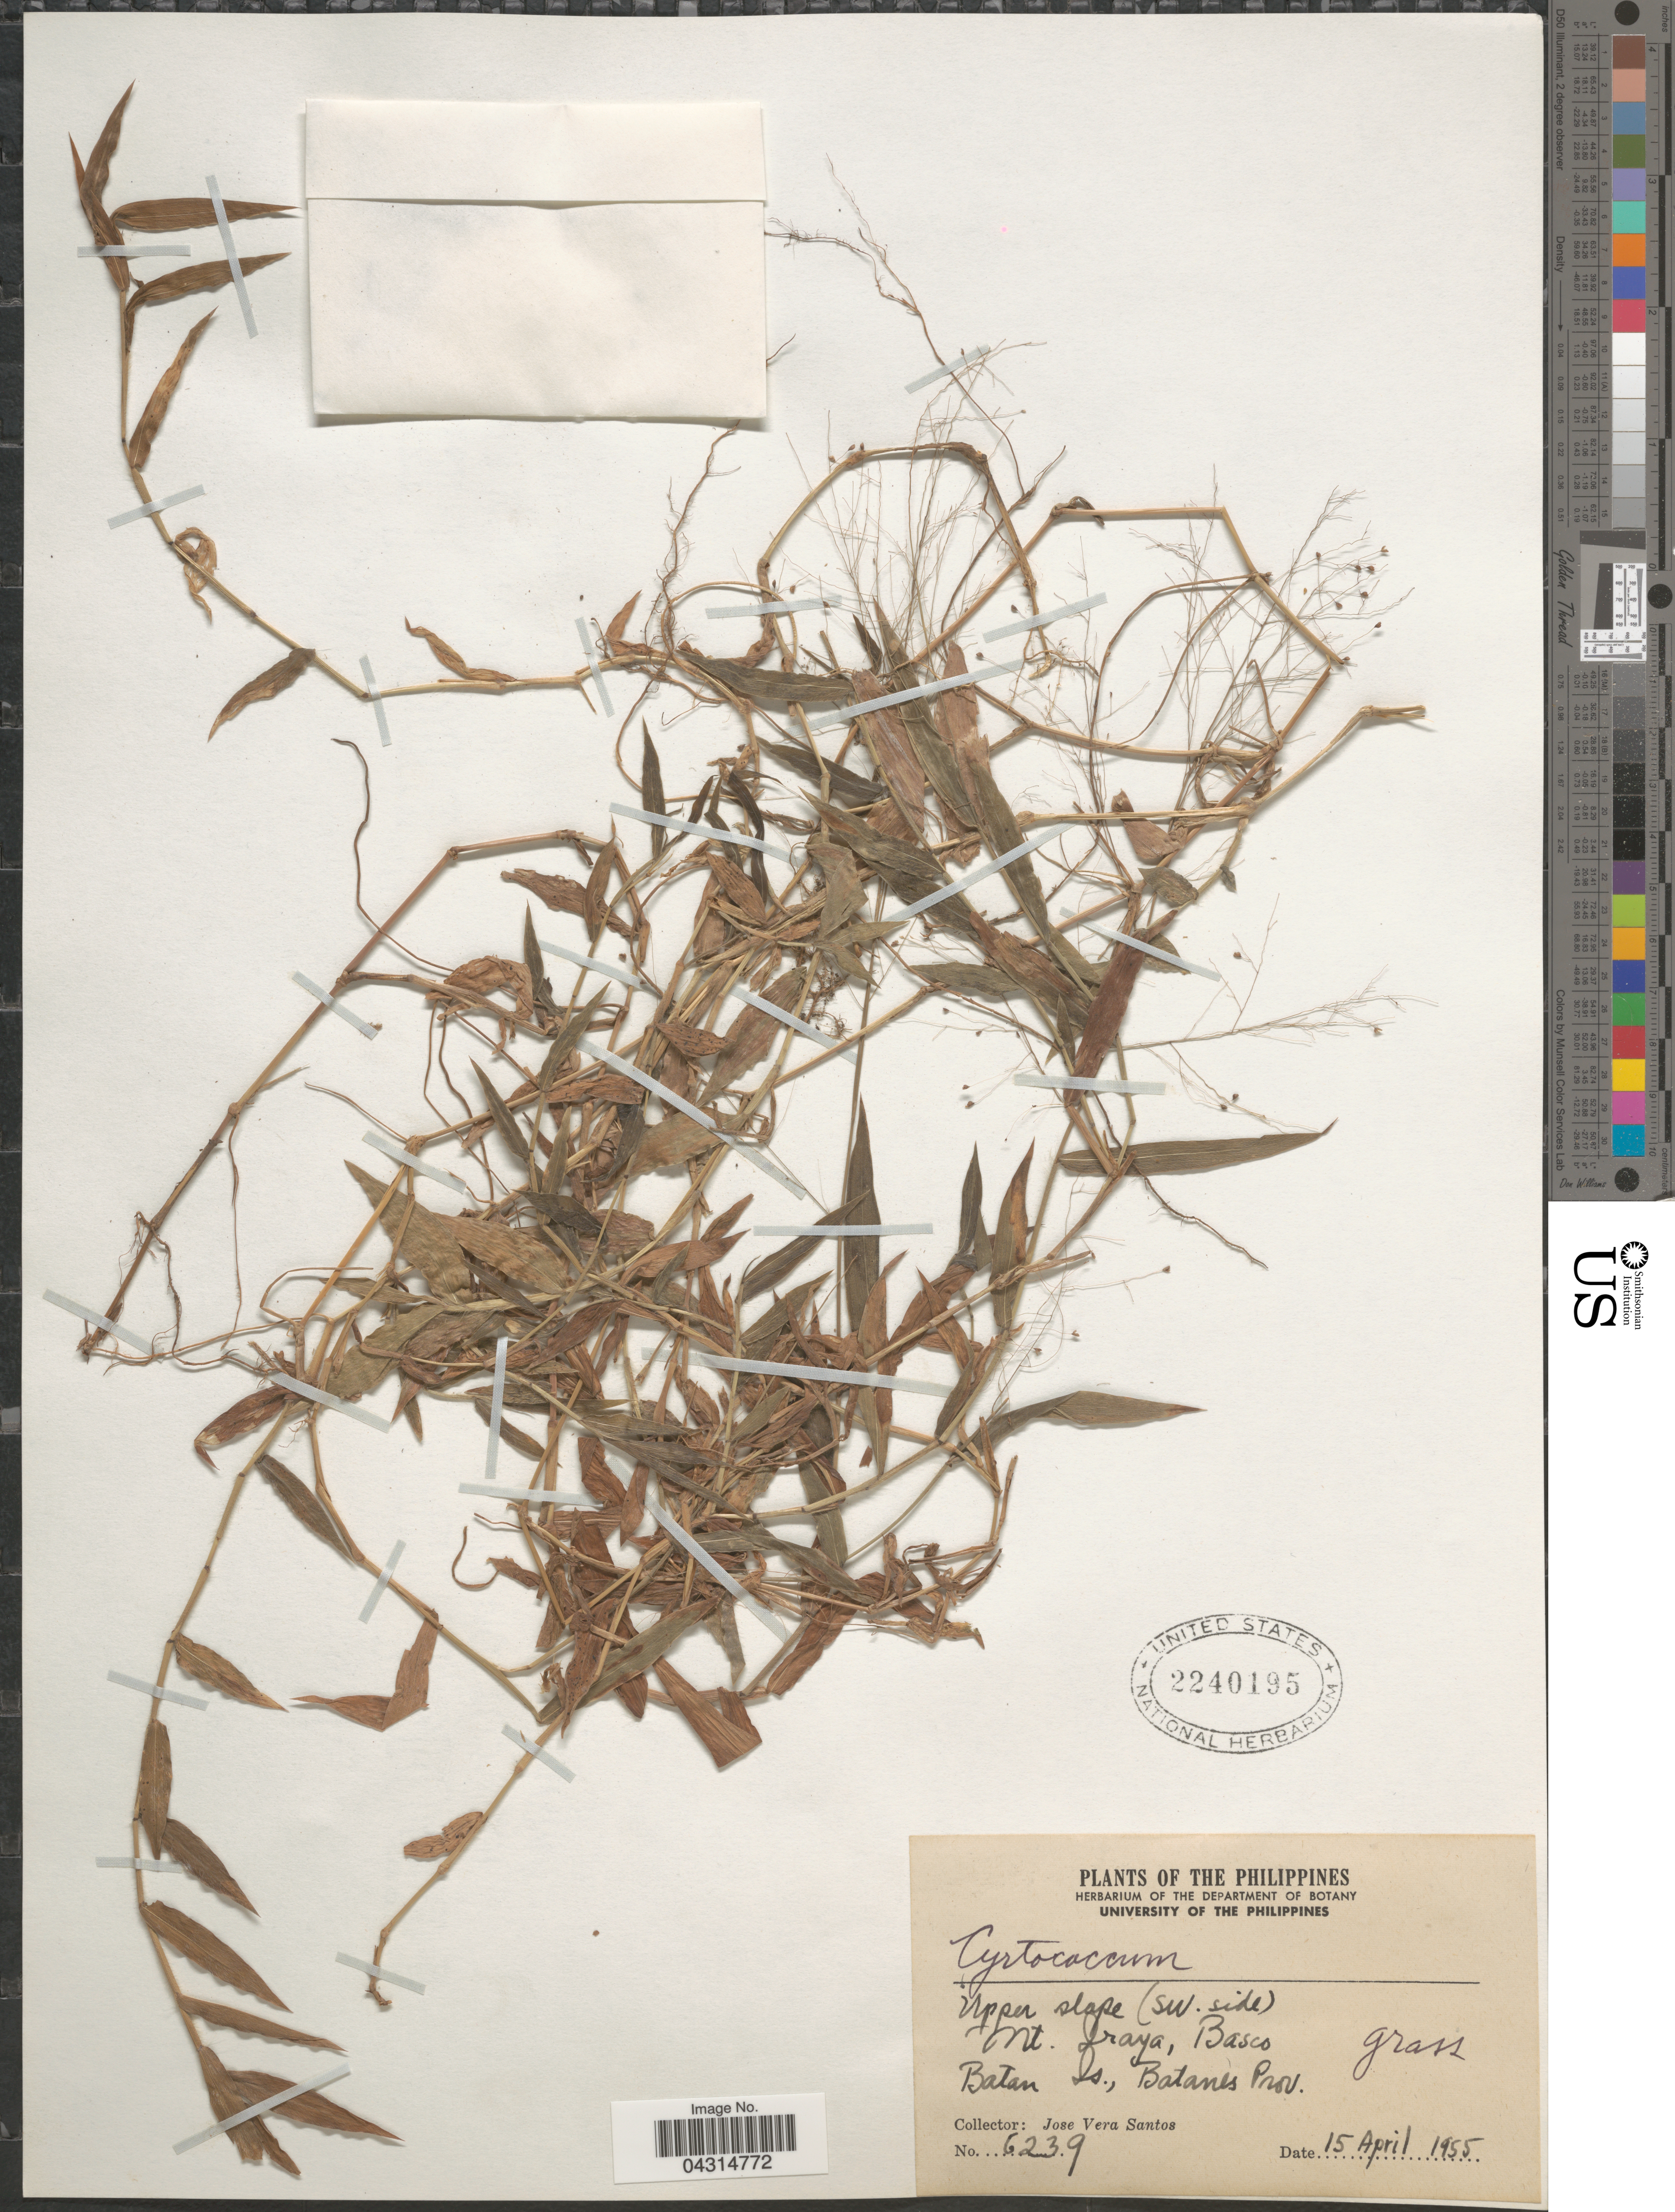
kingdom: Plantae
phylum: Tracheophyta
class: Liliopsida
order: Poales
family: Poaceae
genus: Cyrtococcum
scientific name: Cyrtococcum sp.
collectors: J. Santos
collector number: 6239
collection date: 1955-04-15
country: Philippines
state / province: Cagayan Valley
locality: Upper slope (SW. side) Mt. Iraya, Basco. Batan Is., Batanes Prov.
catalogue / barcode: US 2240195